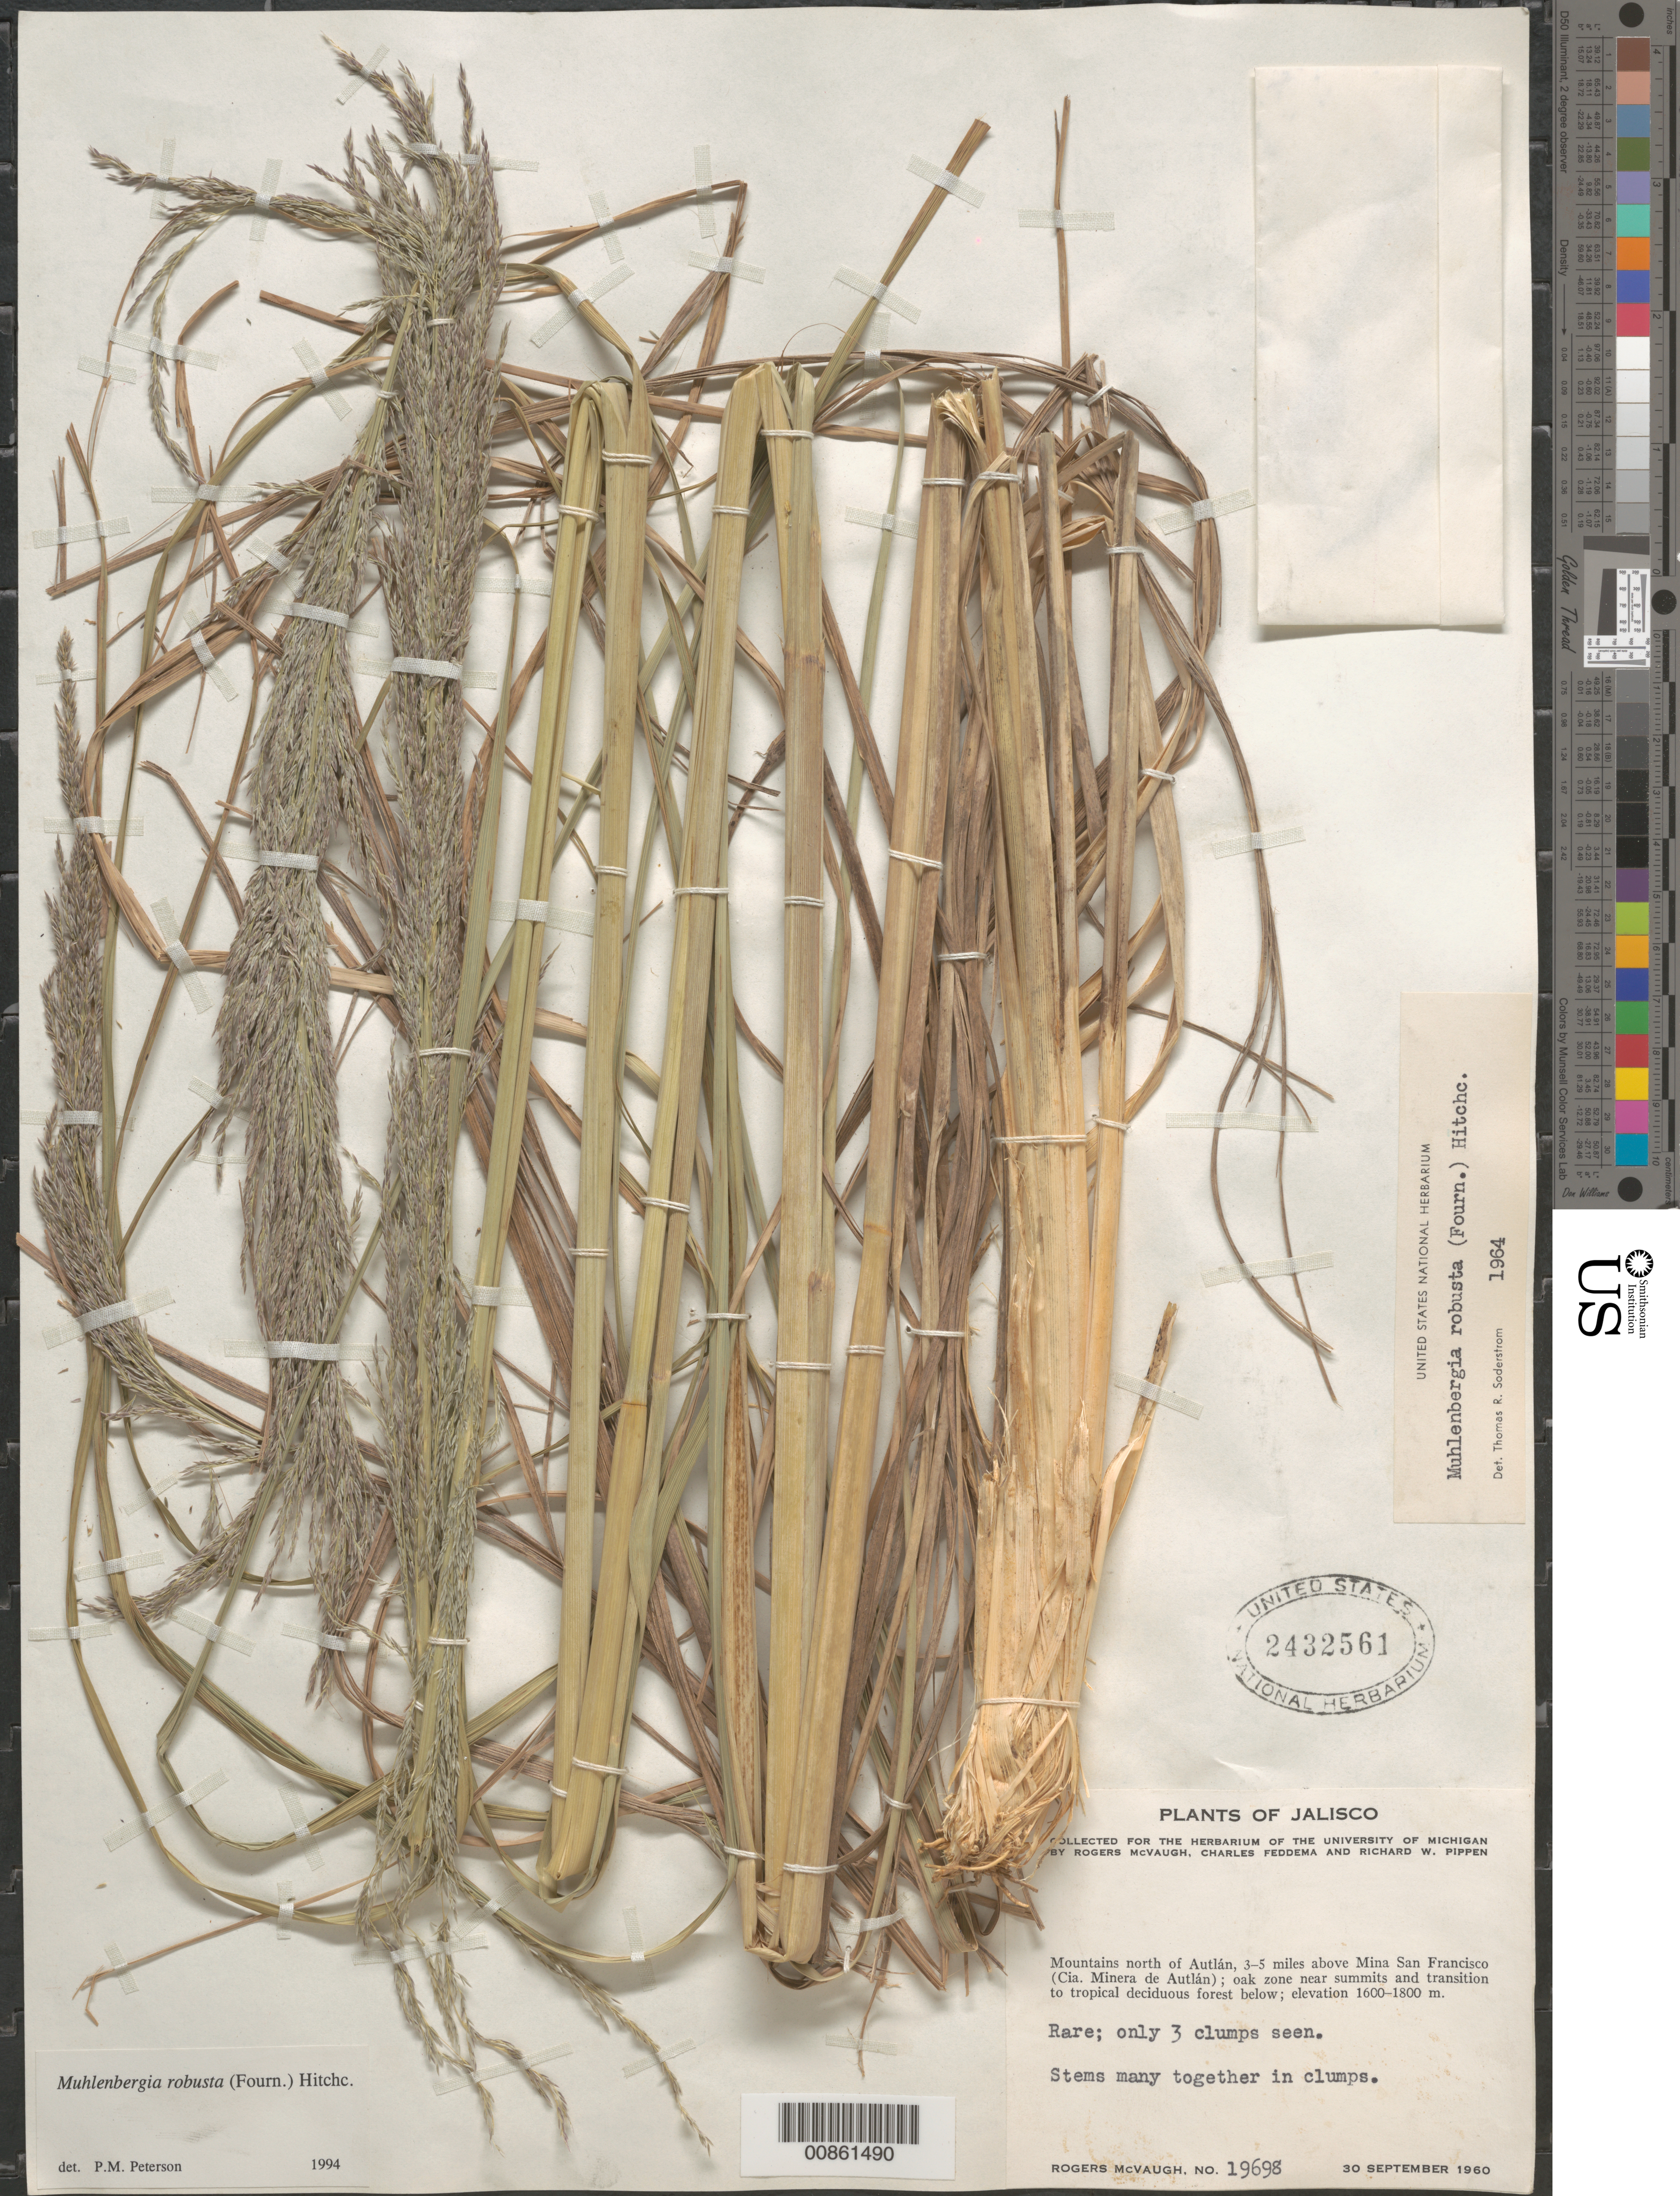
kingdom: Plantae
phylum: Tracheophyta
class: Liliopsida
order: Poales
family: Poaceae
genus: Muhlenbergia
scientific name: Muhlenbergia robusta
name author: (E. Fourn.) Hitchc.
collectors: R. McVaugh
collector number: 19698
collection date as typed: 30 Sep 1960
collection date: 1960-09-30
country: Mexico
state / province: Jalisco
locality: Mtns. N of Autlan, 3-5 mi above Mina San Francisco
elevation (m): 1800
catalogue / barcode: US 2432561